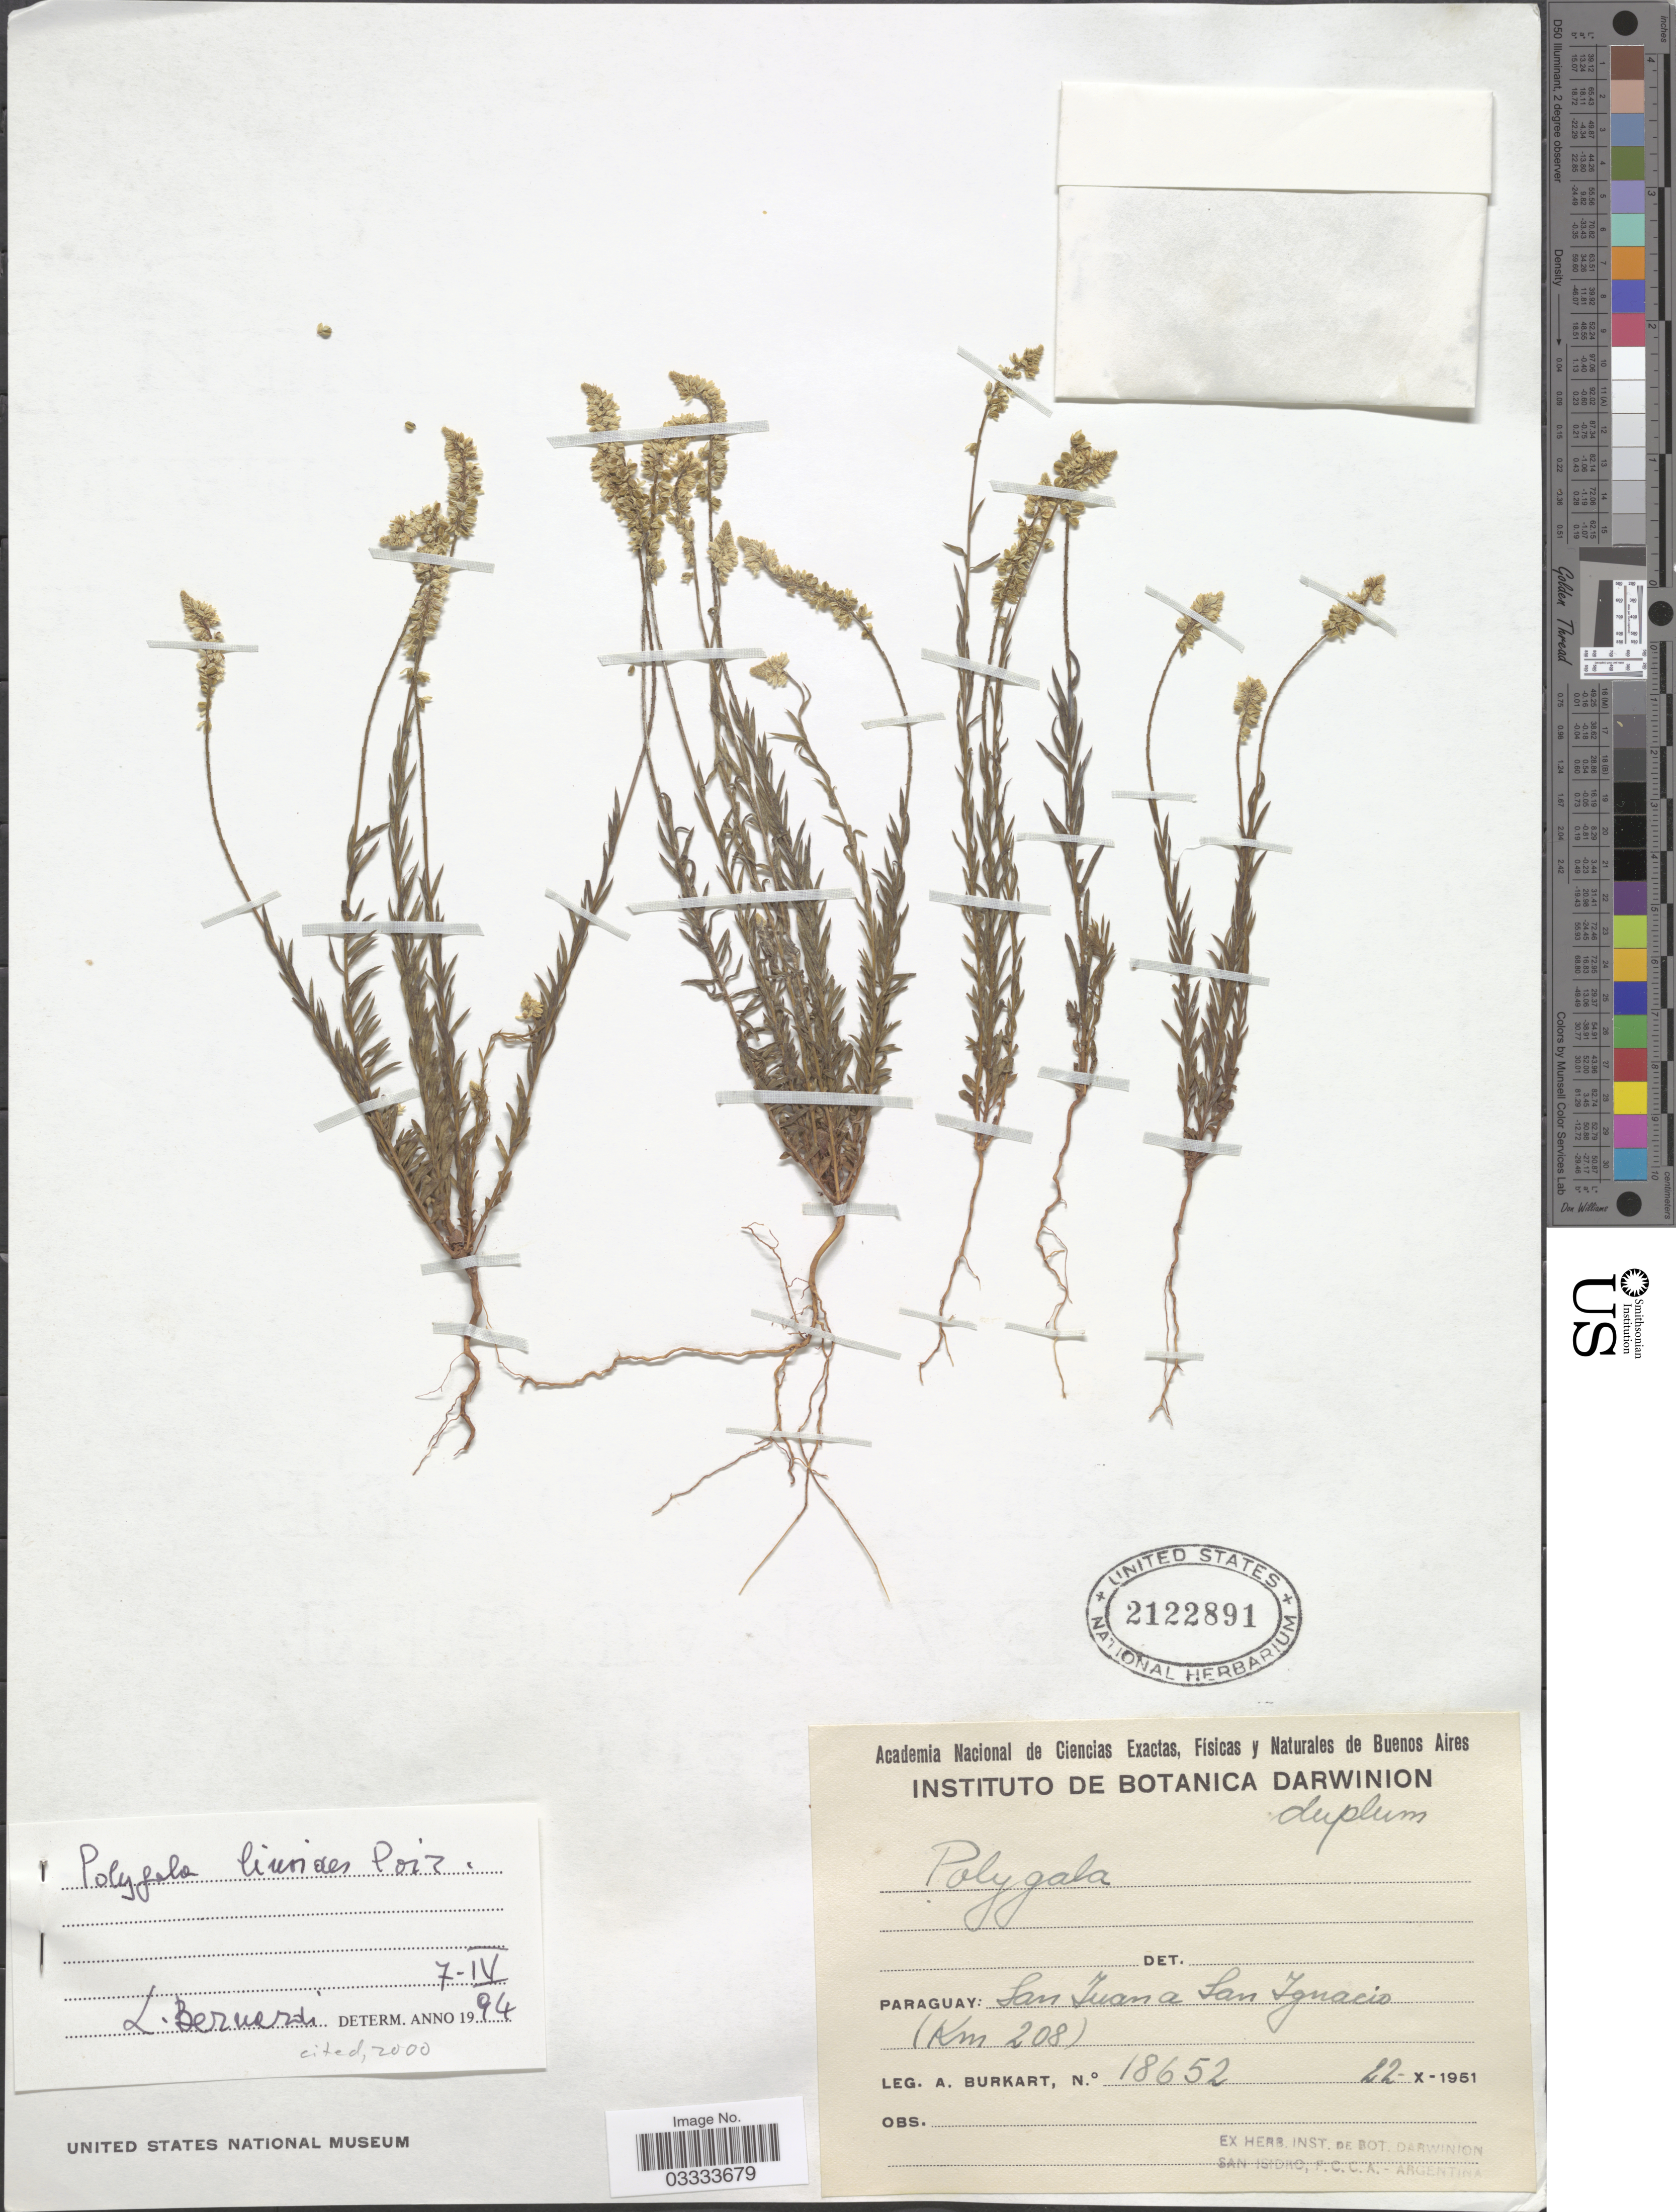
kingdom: Plantae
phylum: Tracheophyta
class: Magnoliopsida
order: Fabales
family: Polygalaceae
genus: Polygala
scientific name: Polygala linoides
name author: Poir.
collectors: A. E. Burkart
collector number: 18652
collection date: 1951-10-22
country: Paraguay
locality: San Juan a San Ignacio.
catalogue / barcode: US 2122891